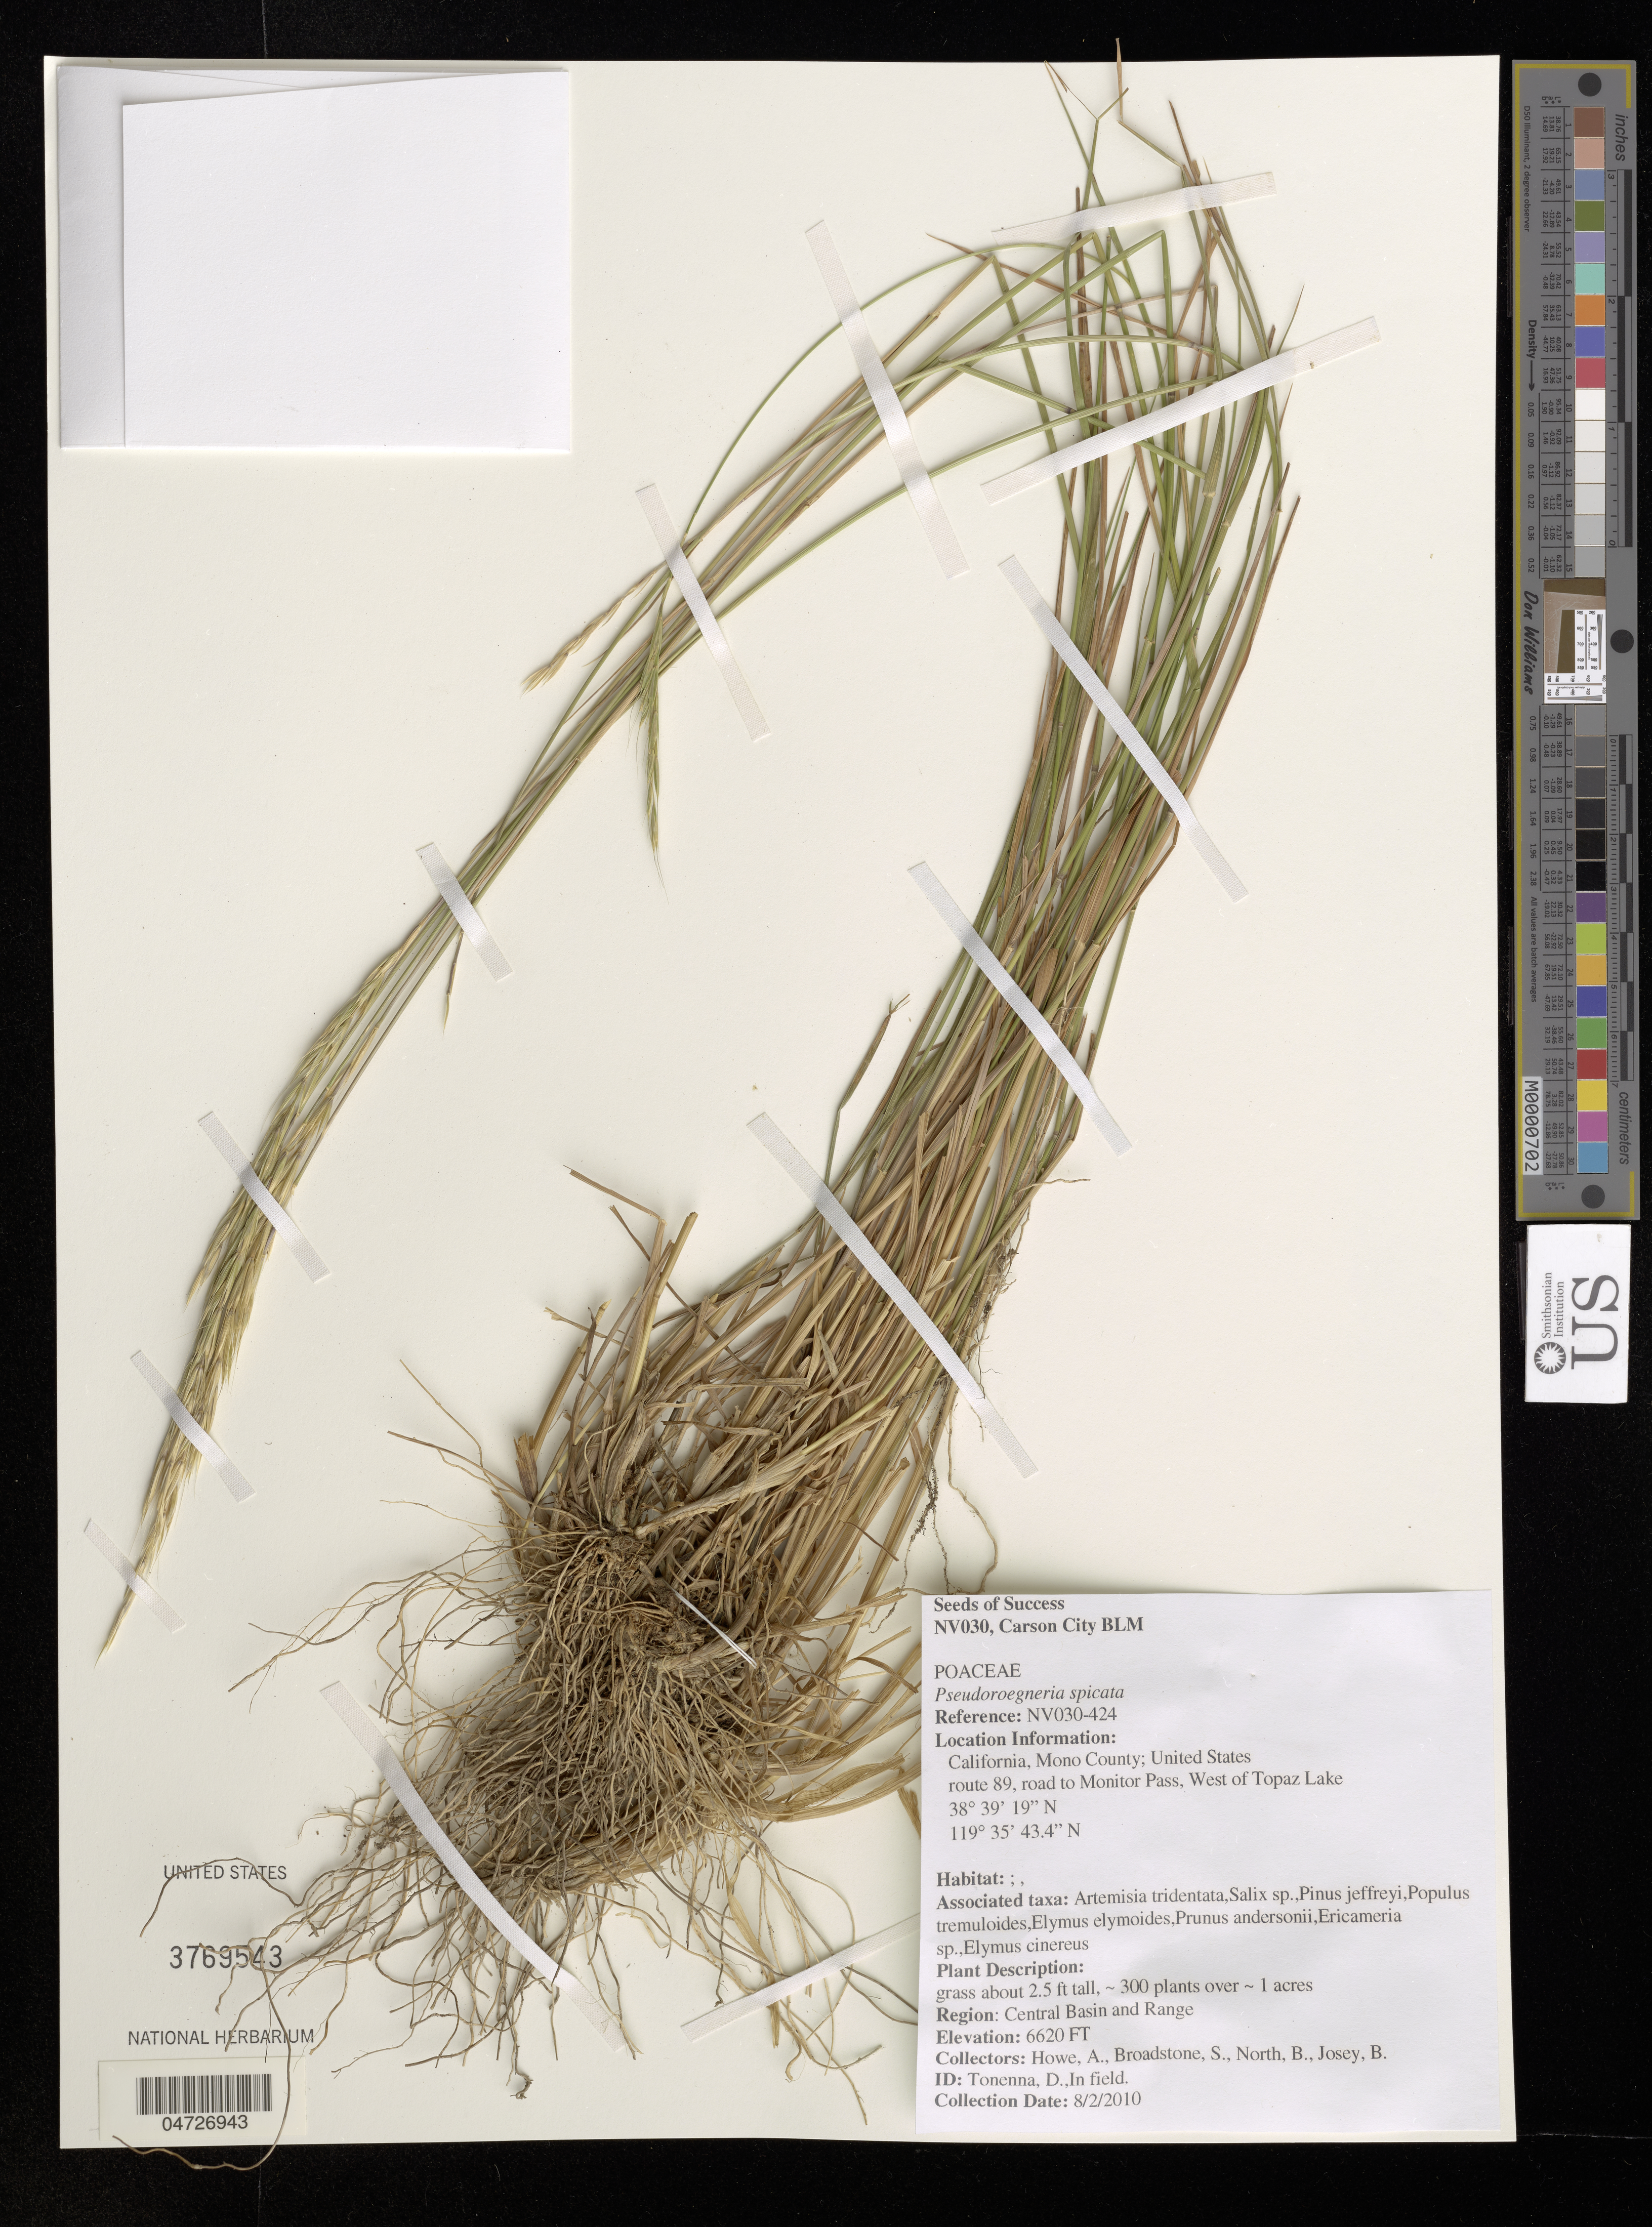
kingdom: Plantae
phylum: Tracheophyta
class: Liliopsida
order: Poales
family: Poaceae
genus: Pseudoroegneria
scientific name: Pseudoroegneria spicata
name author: (Pursh) Á. Löve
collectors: A. Howe, S. Broadstone, B. North & B. Josey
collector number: NV030-424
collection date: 2010-02-08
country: United States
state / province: California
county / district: Mono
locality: Mono County. Route 89, road to Monitor Pass, West of Topaz Lake.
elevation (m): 2018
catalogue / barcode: US 3769543